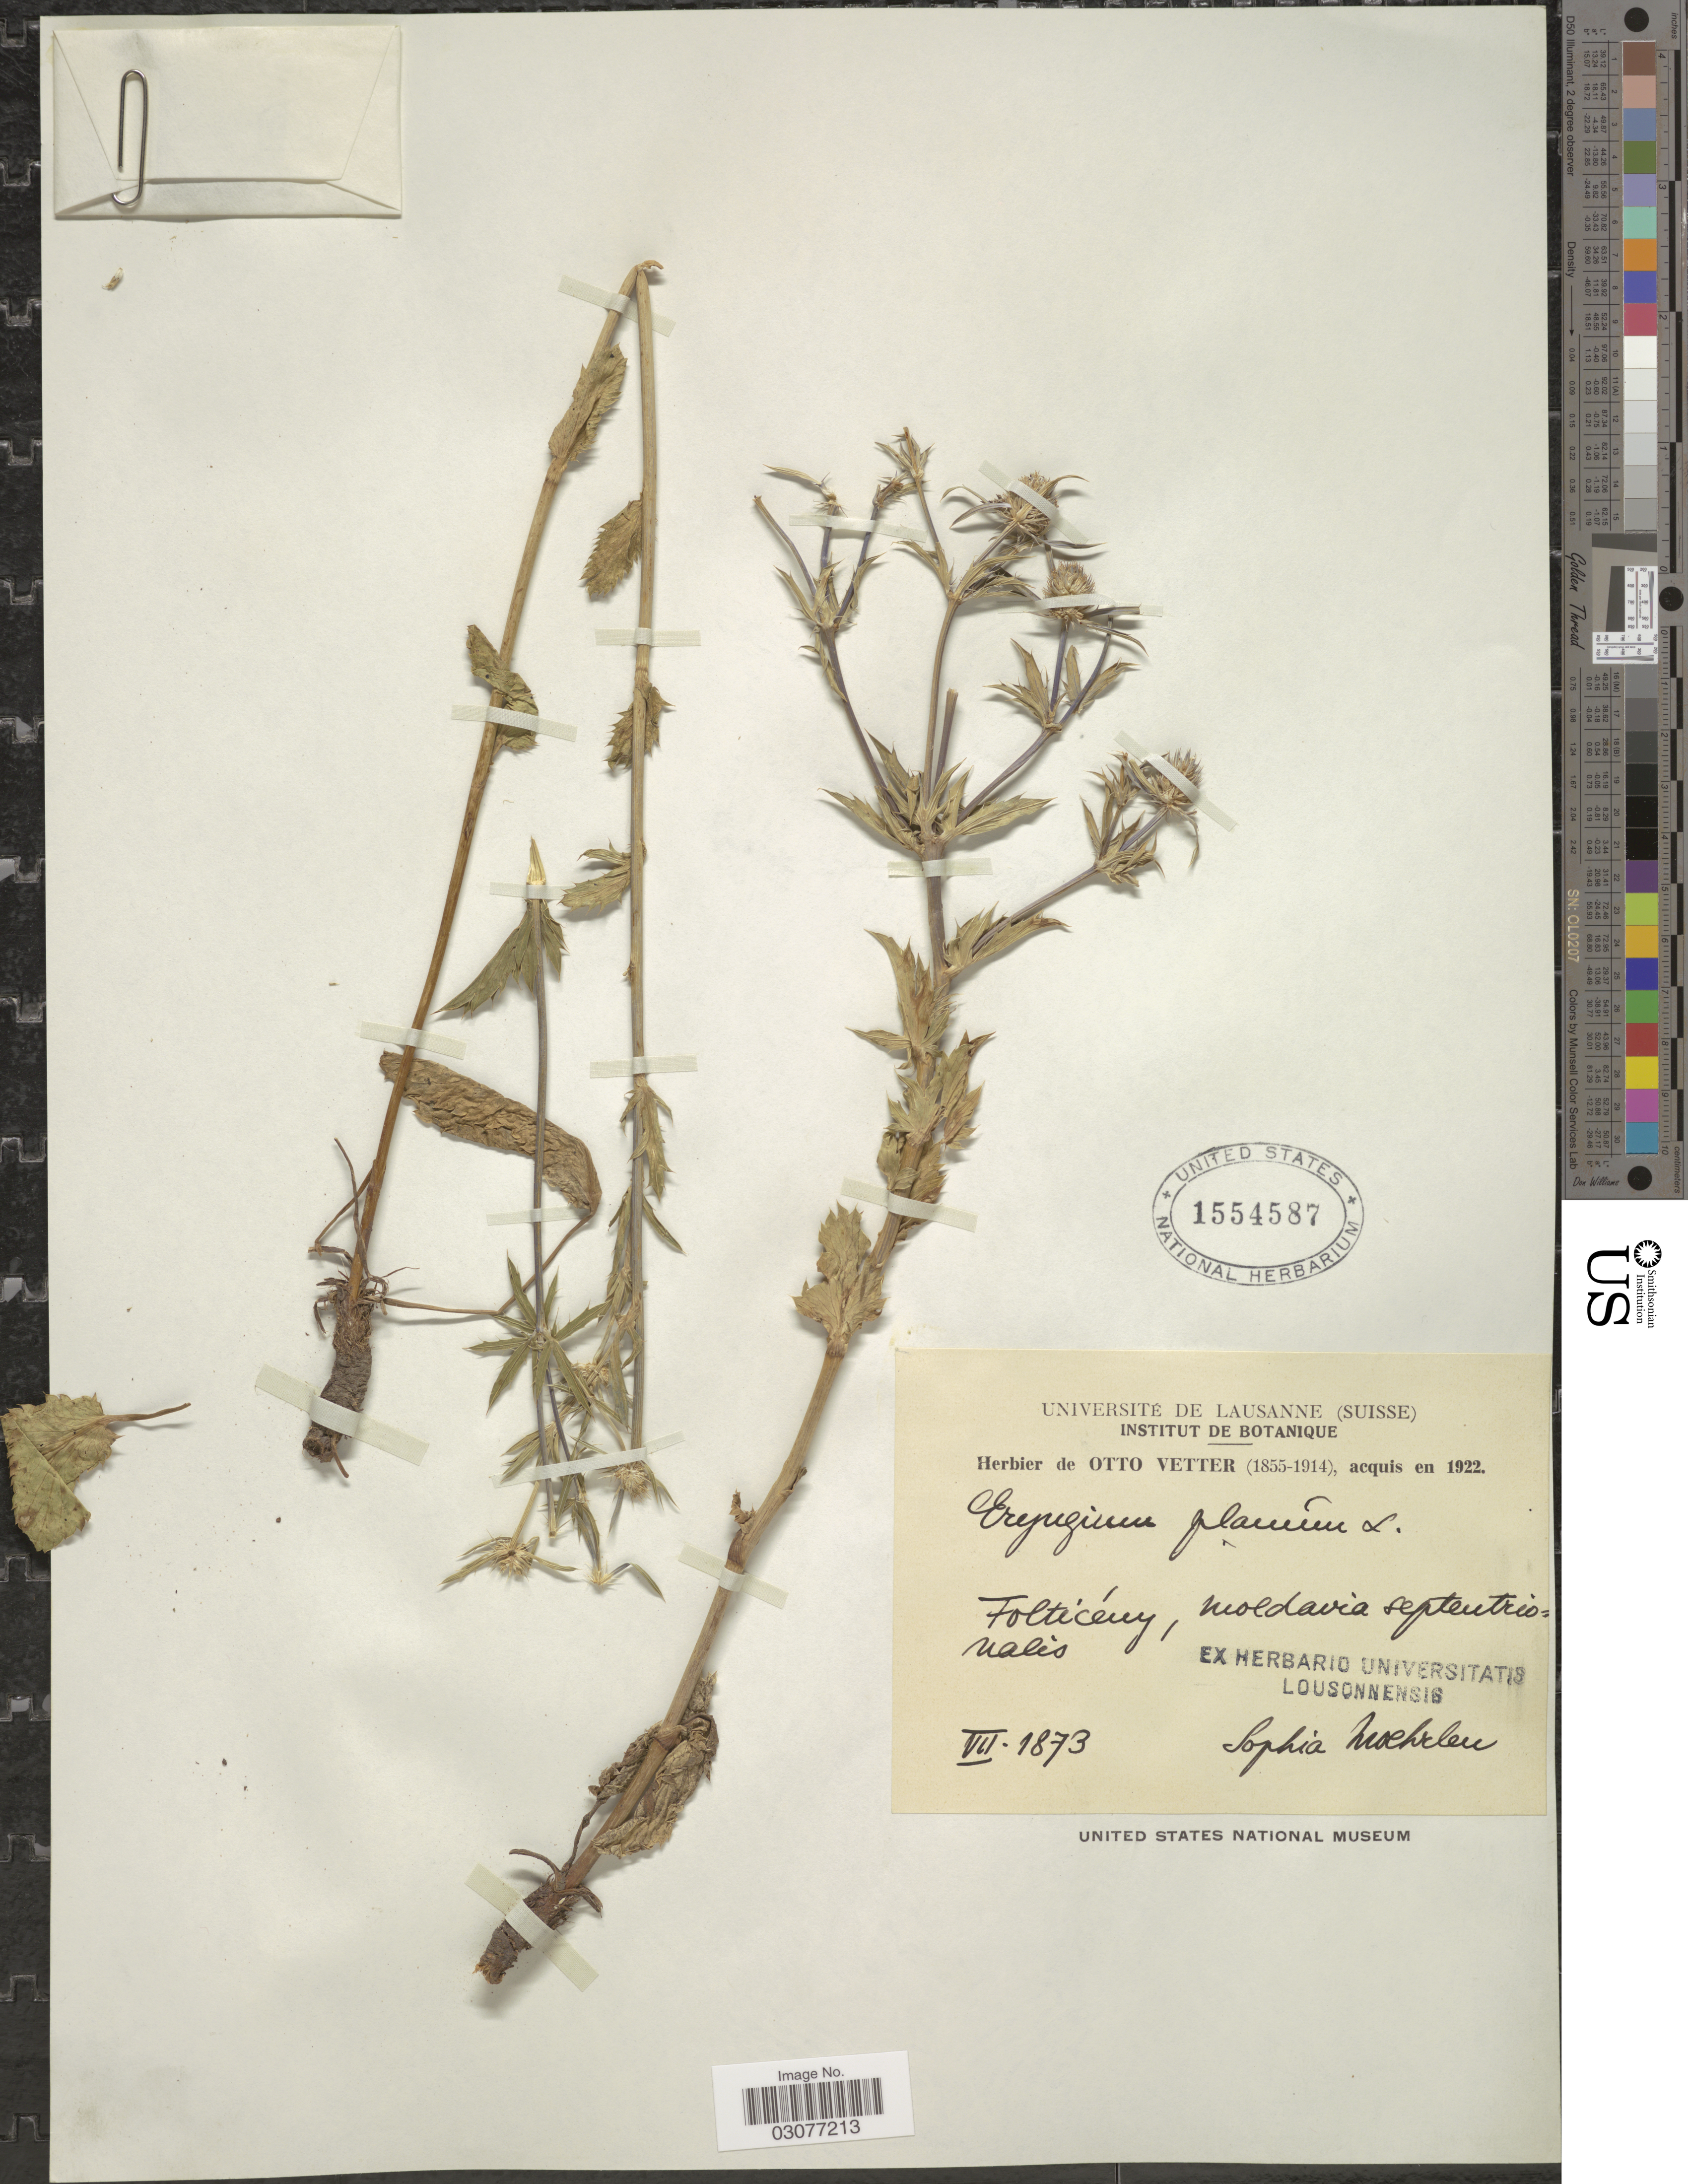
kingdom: Plantae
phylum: Tracheophyta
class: Magnoliopsida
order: Apiales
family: Apiaceae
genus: Eryngium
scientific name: Eryngium planum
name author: L.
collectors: S. Moehrlen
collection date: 1873-07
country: Switzerland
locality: Folticény, moldavia septentrionalis.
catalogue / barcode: US 1554587